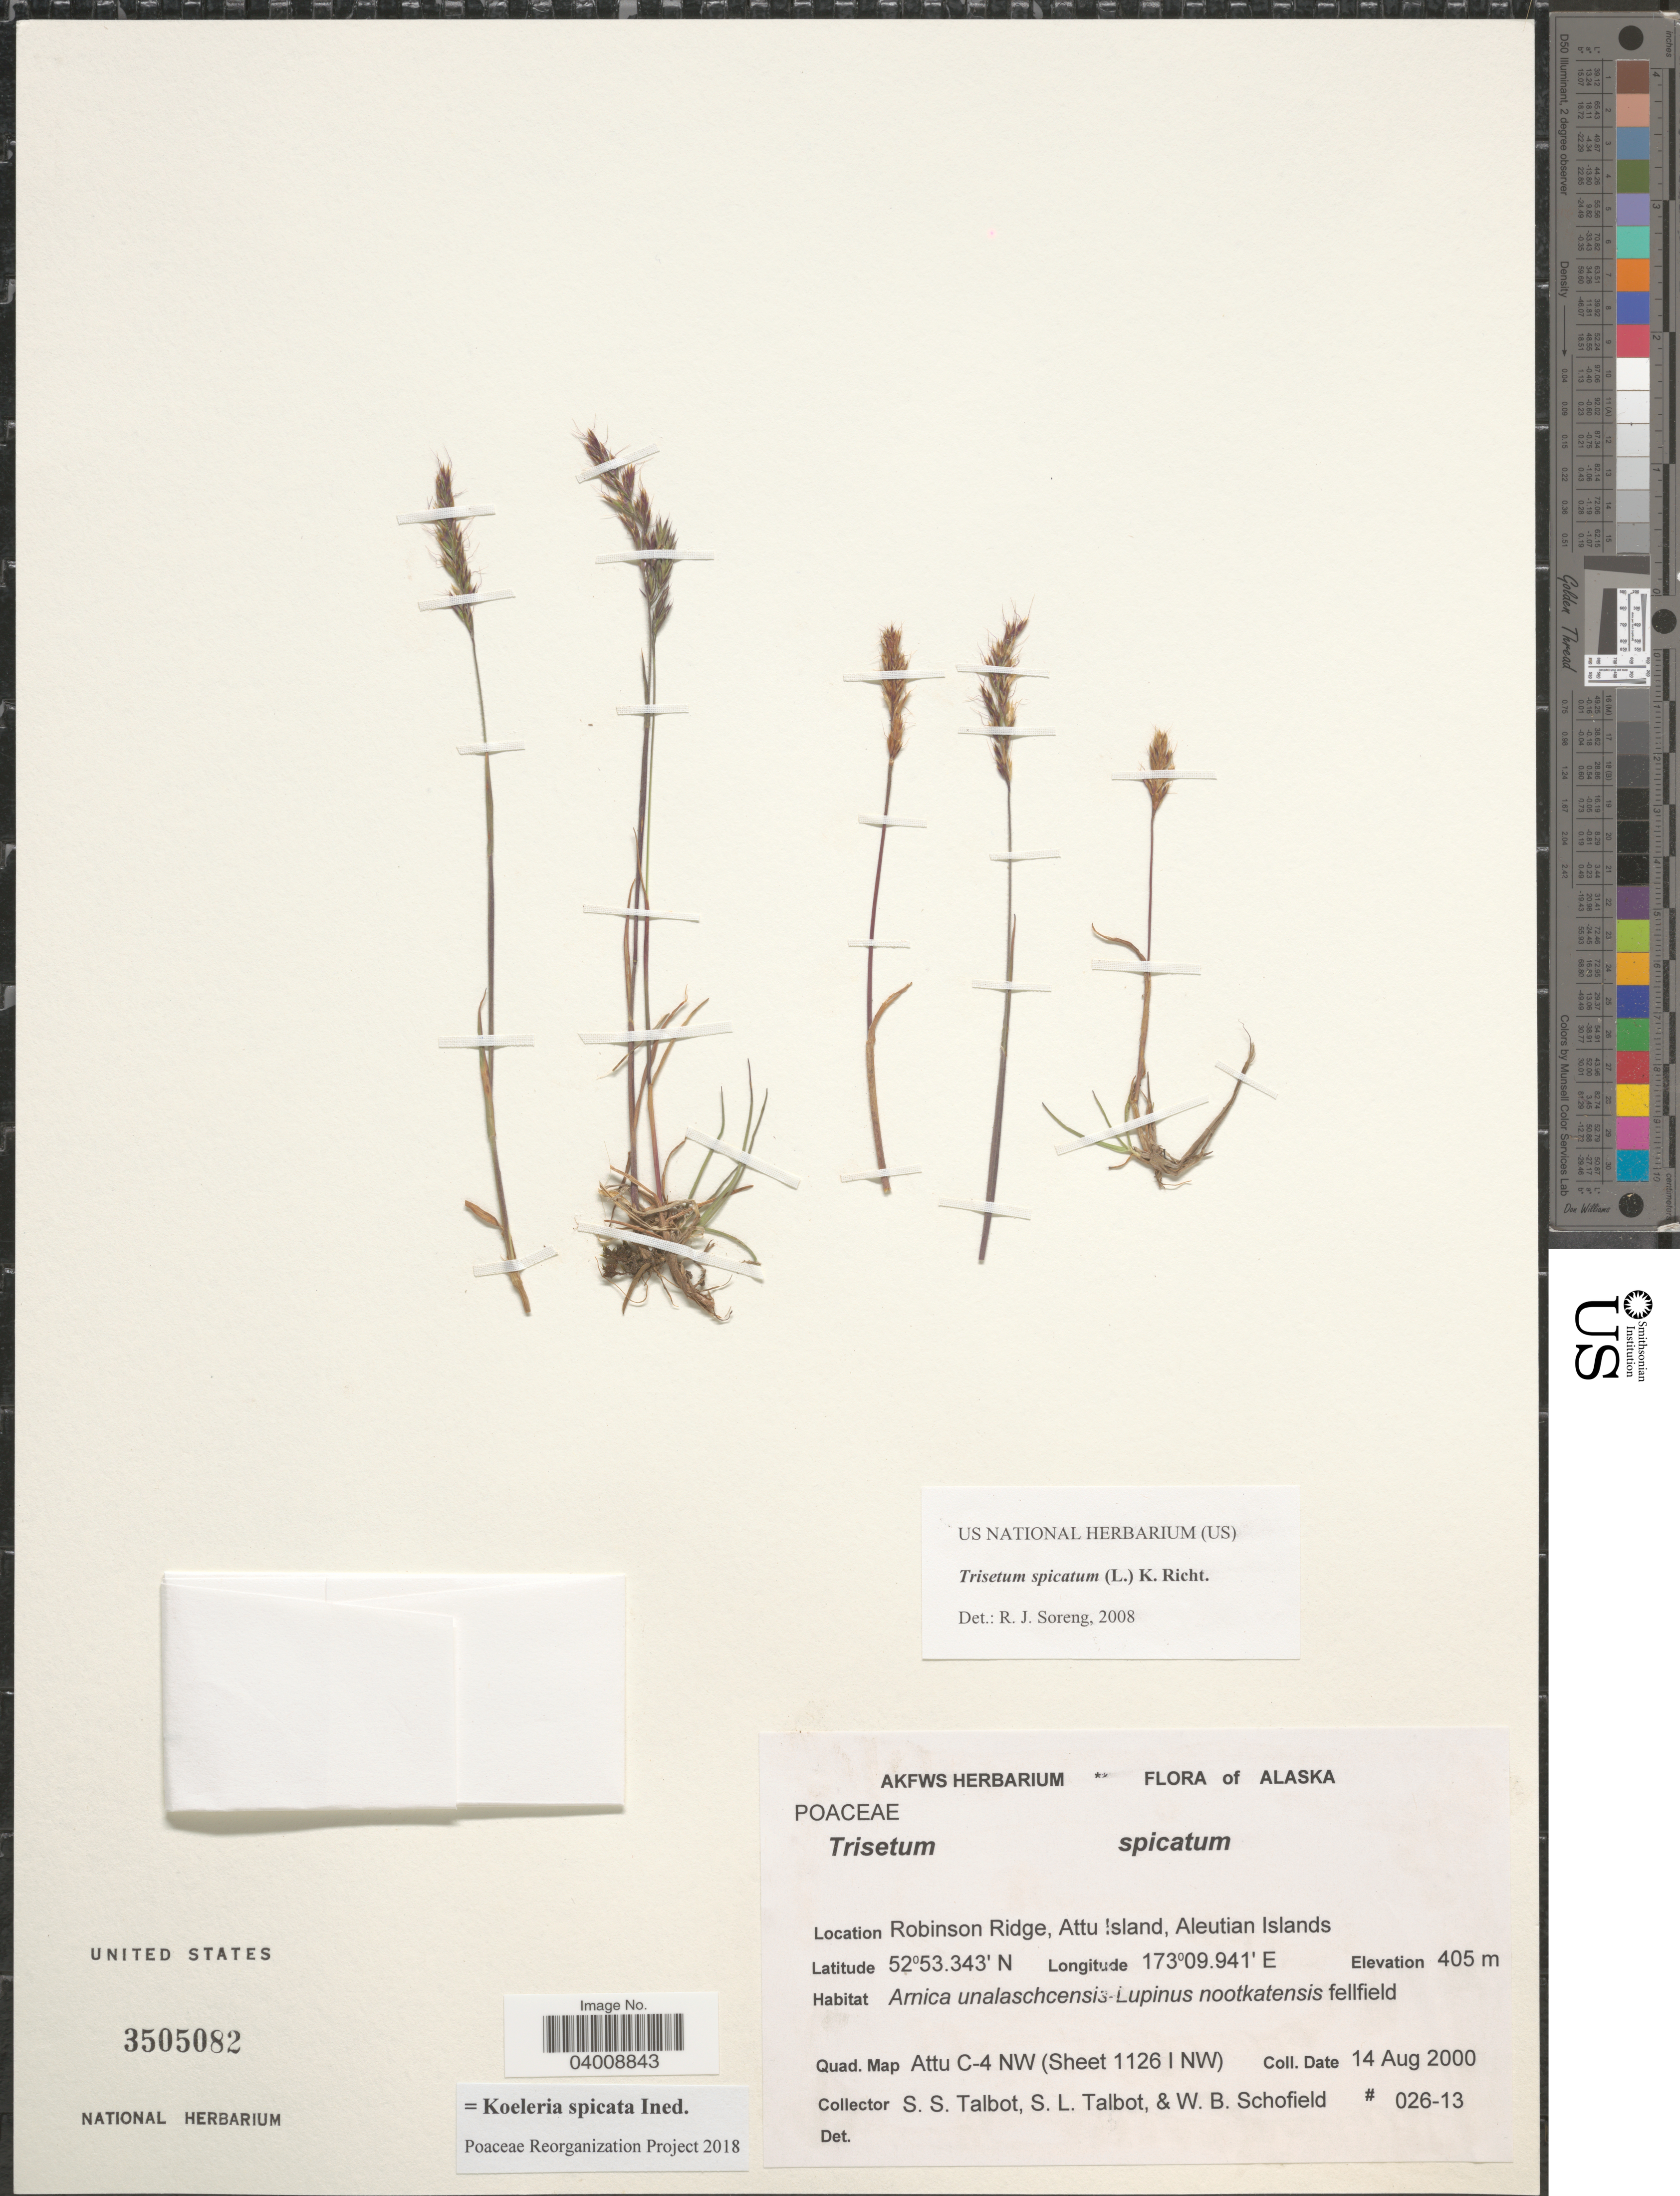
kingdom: Plantae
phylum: Tracheophyta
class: Liliopsida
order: Poales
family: Poaceae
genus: Koeleria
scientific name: Koeleria spicata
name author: (L.) Barberá et al.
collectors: S. S. Talbot, S. Talbot & W. Schofield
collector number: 026-13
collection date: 2000-08-14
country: United States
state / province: Alaska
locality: Robinson Ridge, Attu Island, Aleutian Islands. Quad. Map Attu C-4 NW (Sheet 1126 I NW).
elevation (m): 405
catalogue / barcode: US 3505082